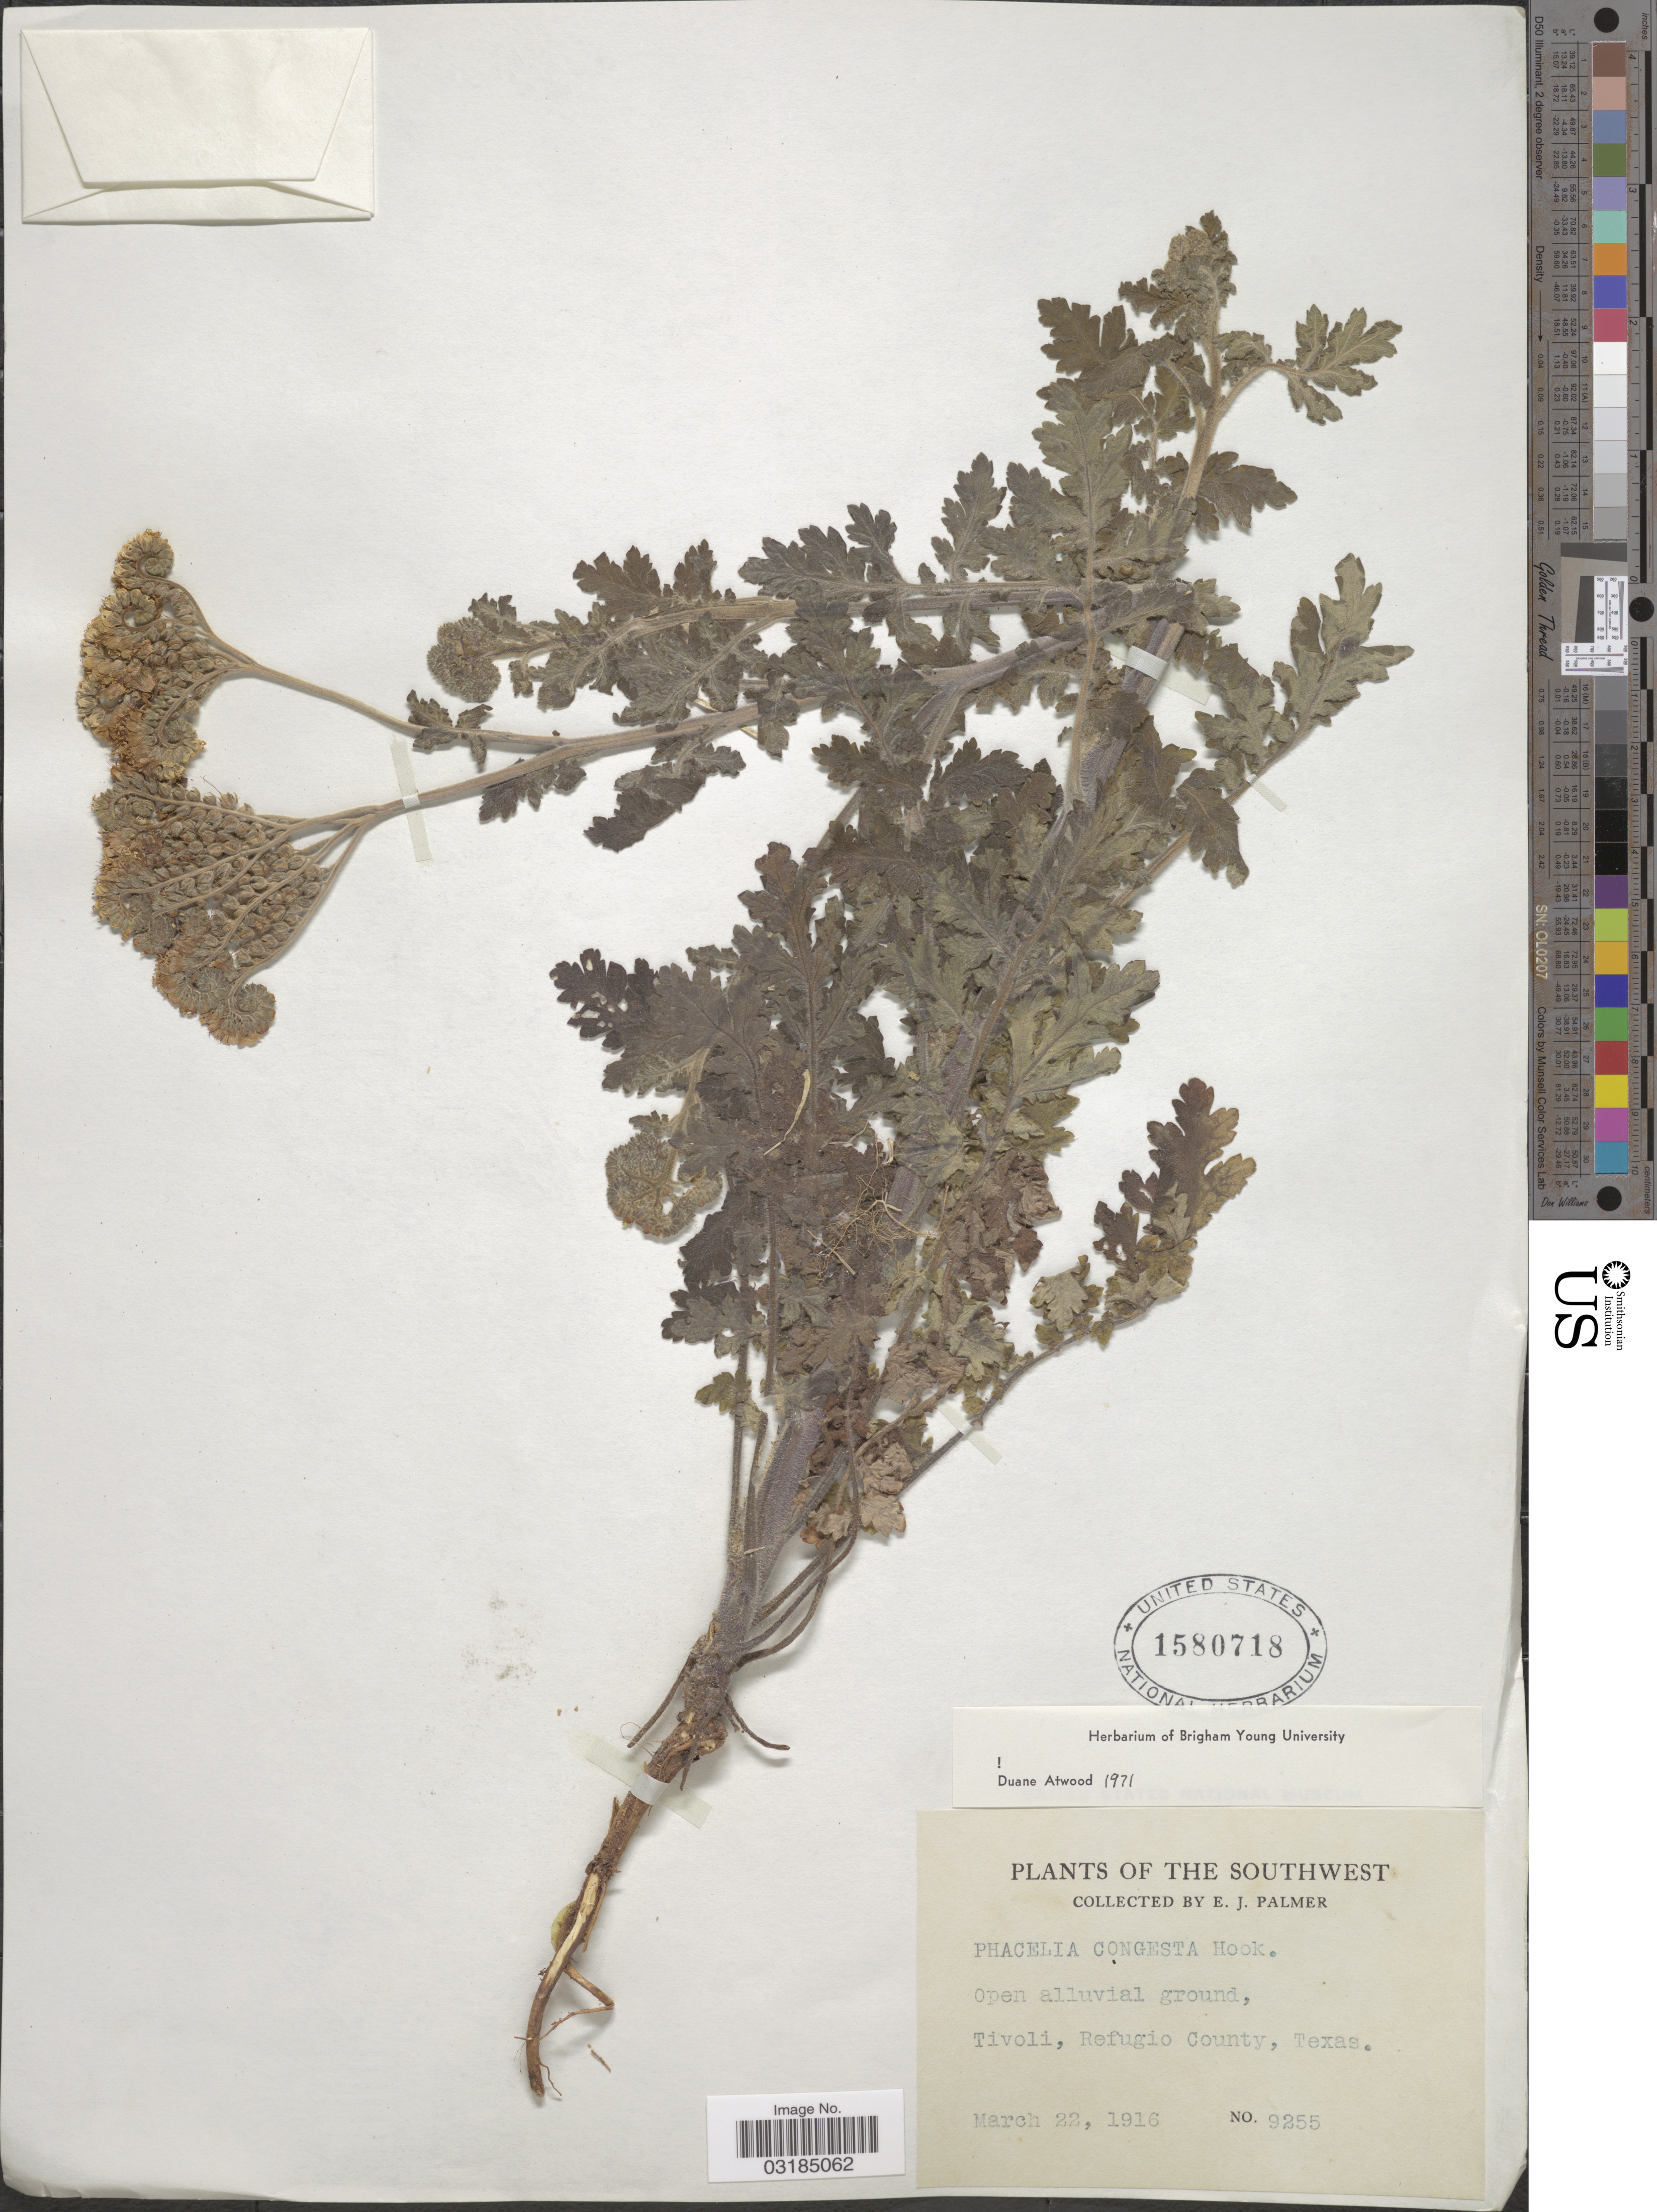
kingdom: Plantae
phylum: Tracheophyta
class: Magnoliopsida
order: Boraginales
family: Hydrophyllaceae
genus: Phacelia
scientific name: Phacelia congesta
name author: Hook.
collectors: E. J. Palmer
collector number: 9255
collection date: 1916-03-22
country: United States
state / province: Texas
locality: The Southwest. Tivoli, Refugio County.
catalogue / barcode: US 1580718